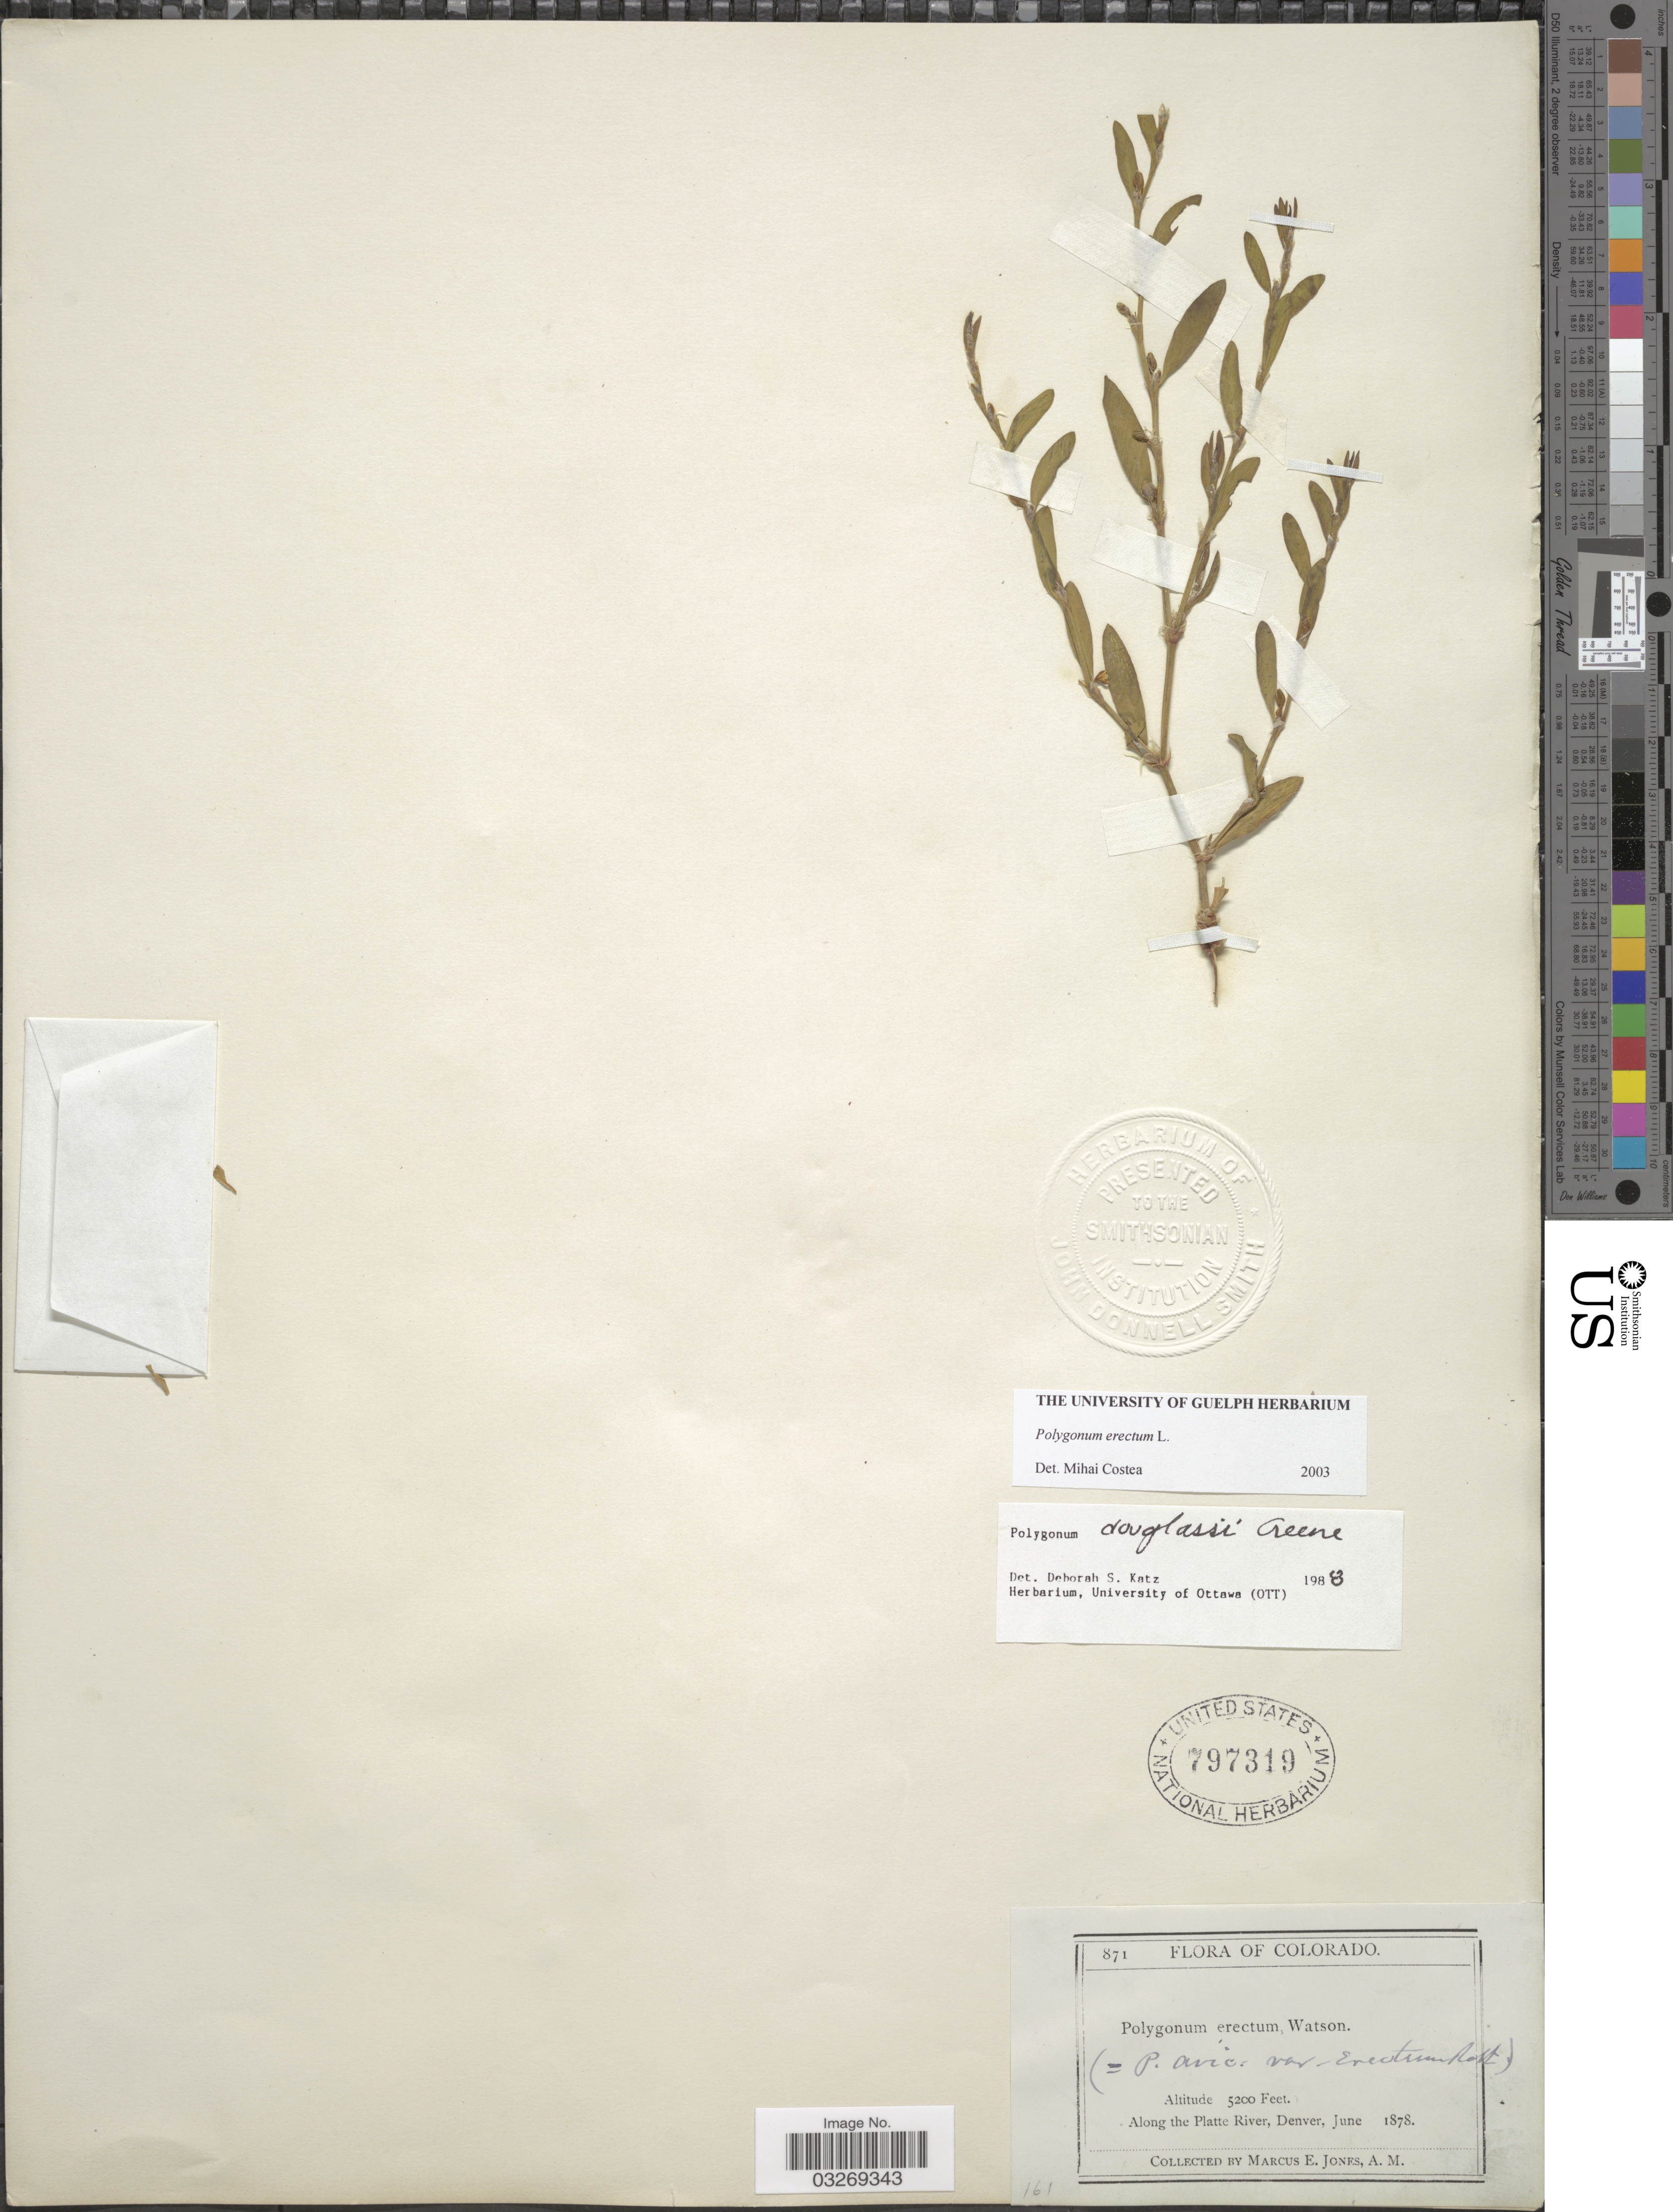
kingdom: Plantae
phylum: Tracheophyta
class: Magnoliopsida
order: Caryophyllales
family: Polygonaceae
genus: Polygonum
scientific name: Polygonum erectum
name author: L.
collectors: M. E. Jones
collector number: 871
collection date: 1878-06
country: United States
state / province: Colorado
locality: Along the Platte River, Denver.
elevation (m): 1585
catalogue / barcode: US 797319